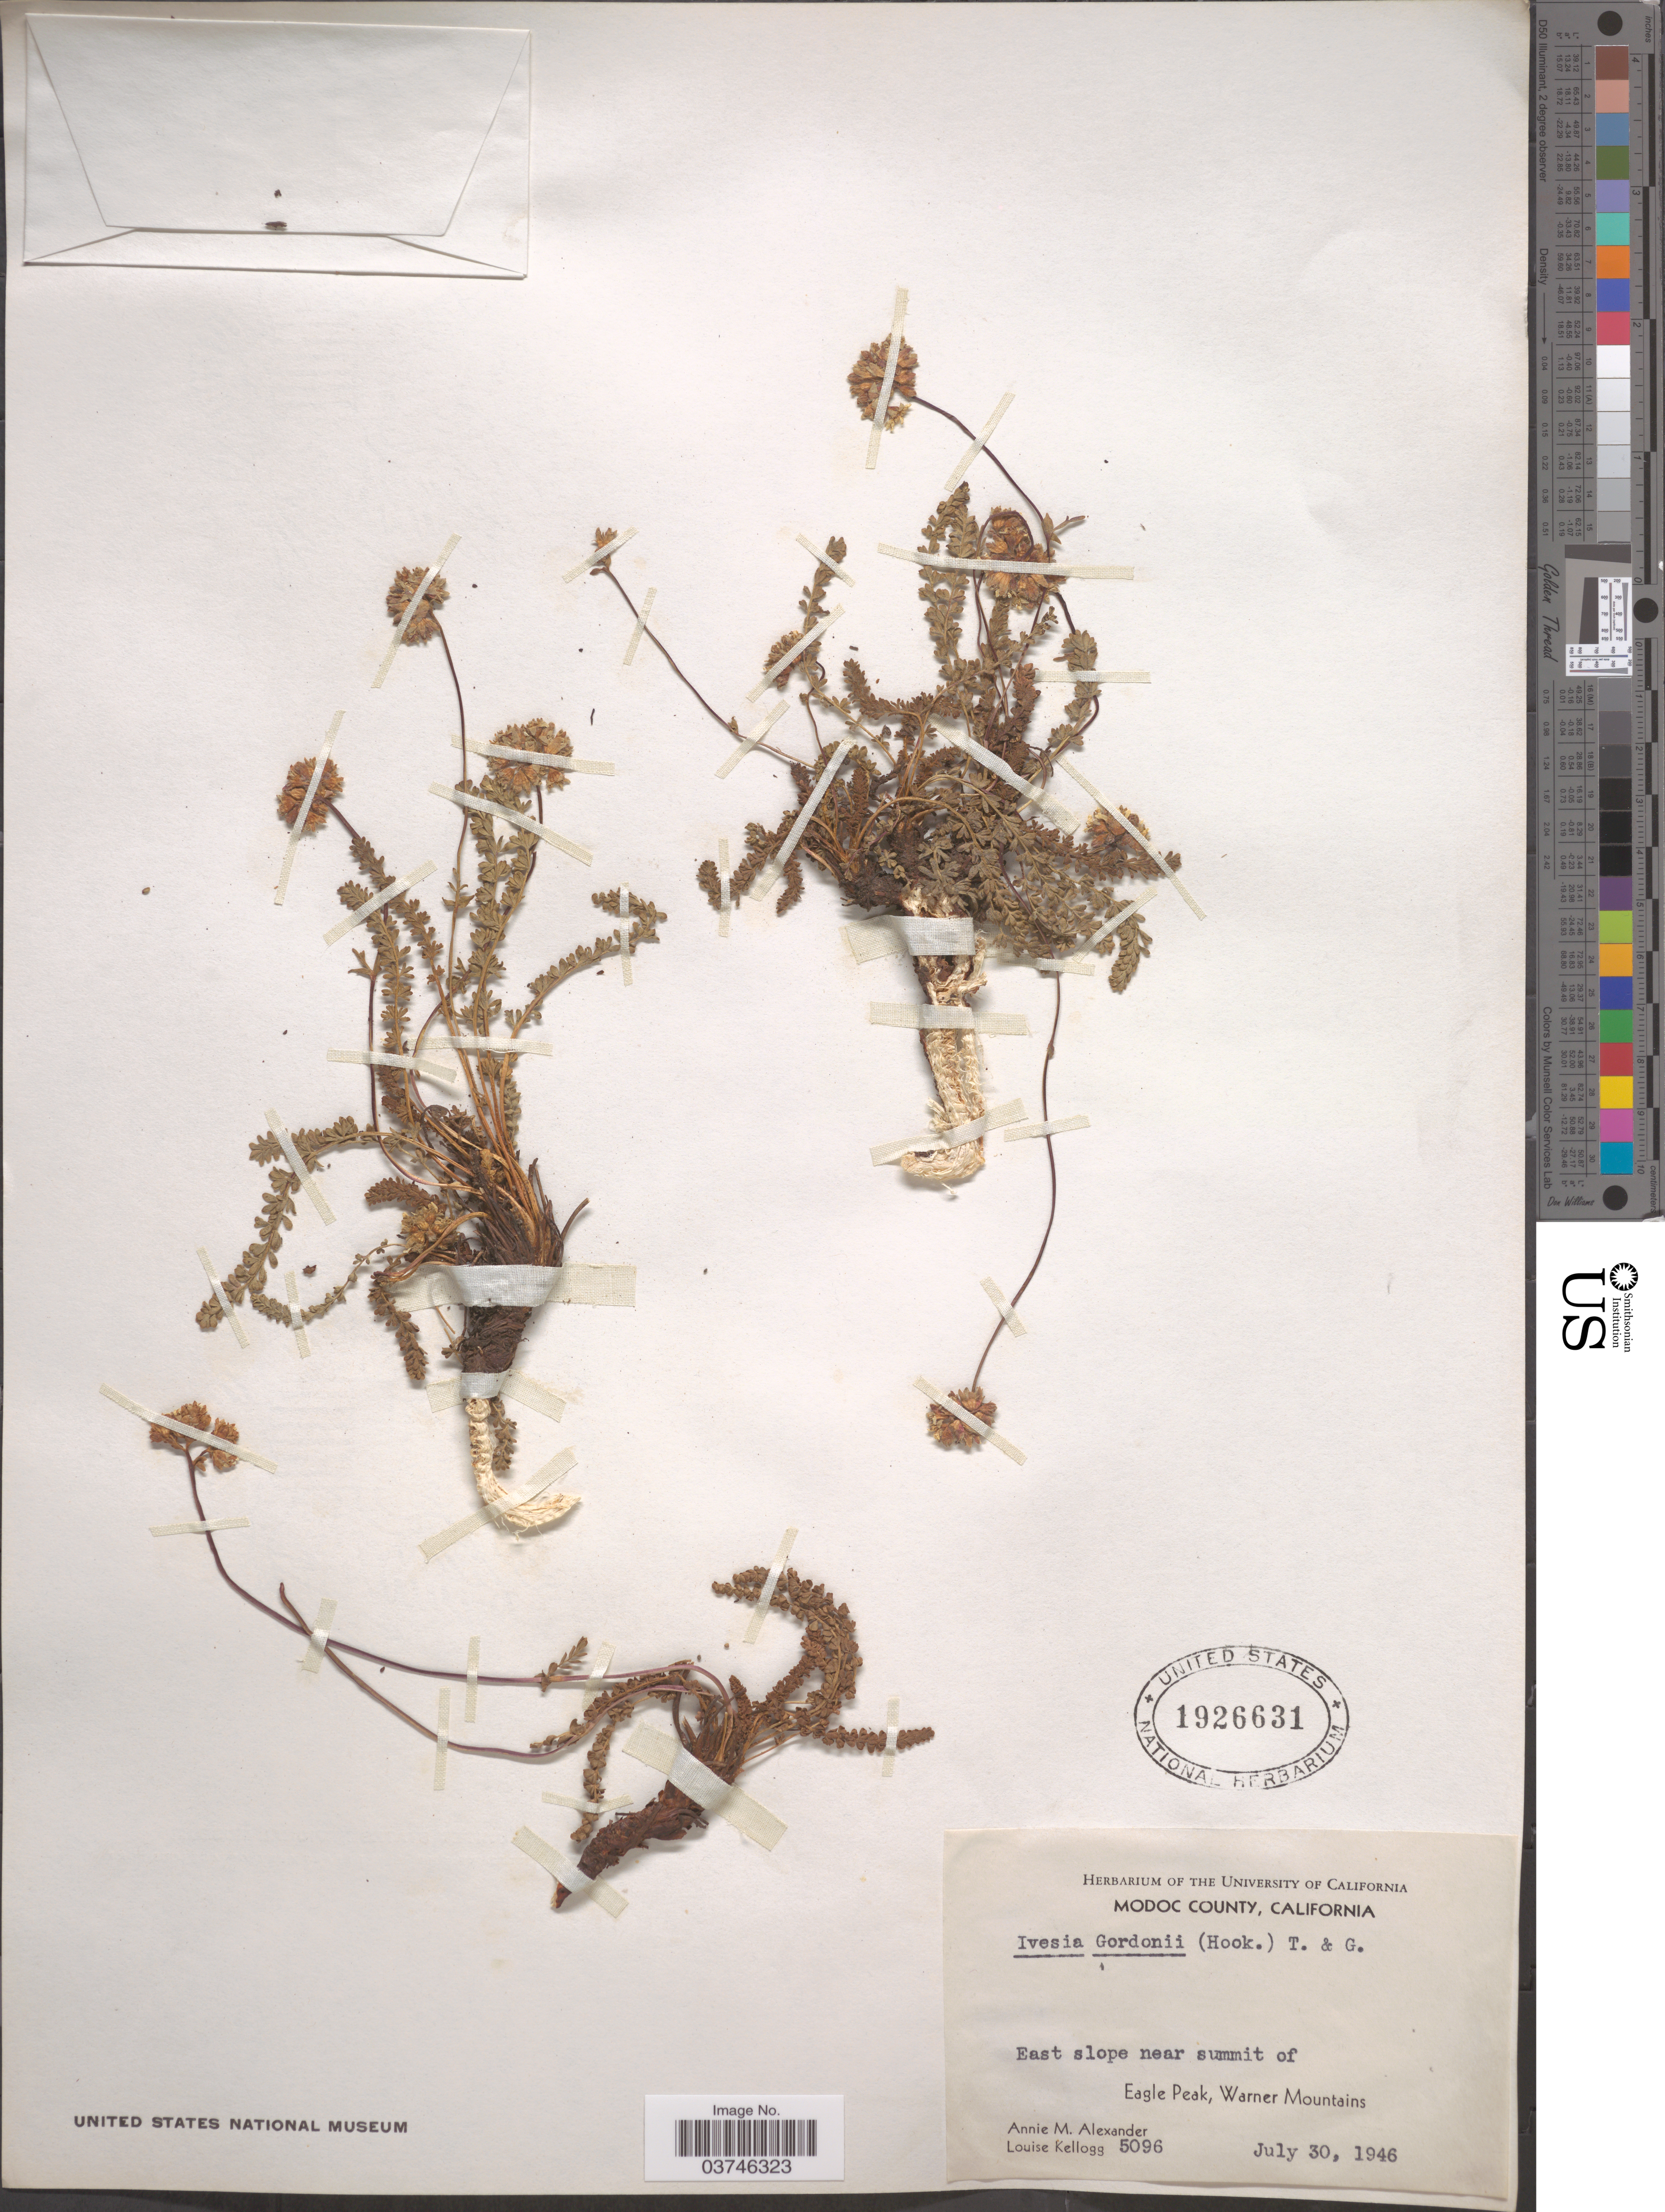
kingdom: Plantae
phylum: Tracheophyta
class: Magnoliopsida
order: Rosales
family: Rosaceae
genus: Potentilla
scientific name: Potentilla gordonii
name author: (Hook.) Greene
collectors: A. M. Alexander & L. Kellogg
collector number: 5096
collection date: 1946-07-30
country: United States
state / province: California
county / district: Modoc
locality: Modoc County. East slope near summit of Eagle Peak, Warner Mountains.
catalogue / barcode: US 1926631